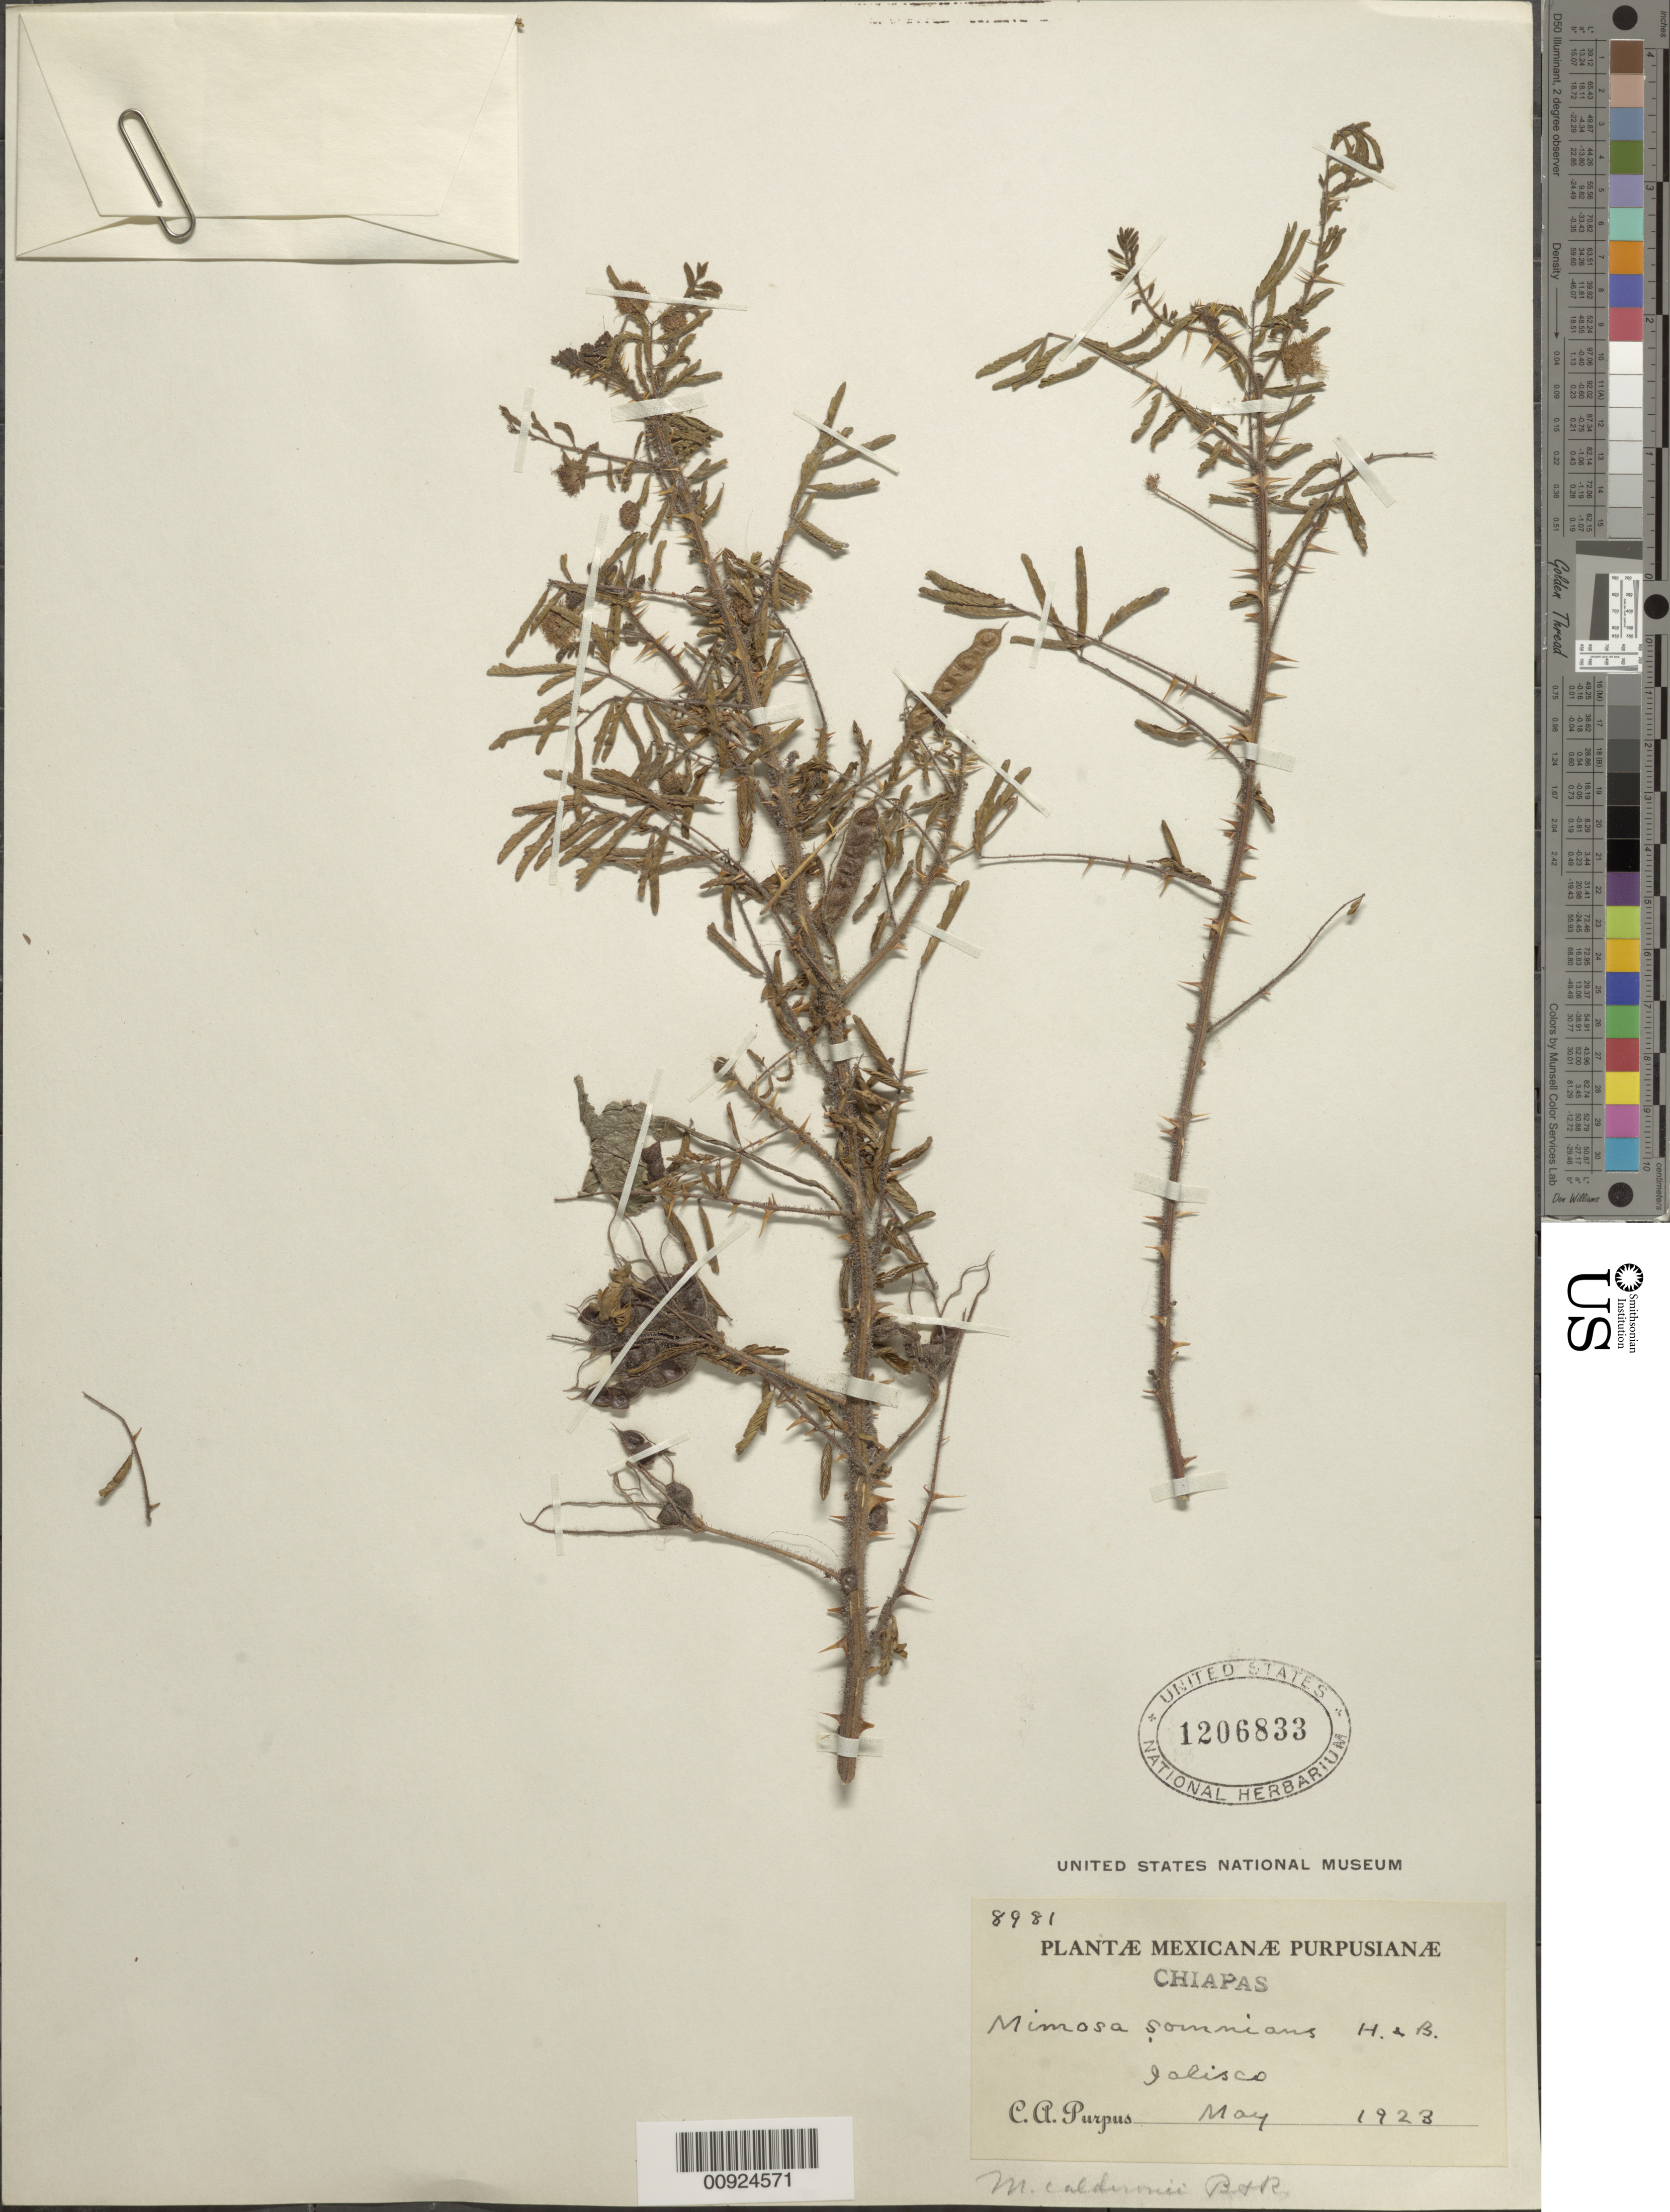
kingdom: Plantae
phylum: Tracheophyta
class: Magnoliopsida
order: Fabales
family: Fabaceae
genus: Mimosa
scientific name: Mimosa calderonii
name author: Britton & Rose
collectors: C. A. Purpus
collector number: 8981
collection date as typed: May 1923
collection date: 1923-05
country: Mexico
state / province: Chiapas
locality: Jalisco, Chiapas.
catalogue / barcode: US 1206833